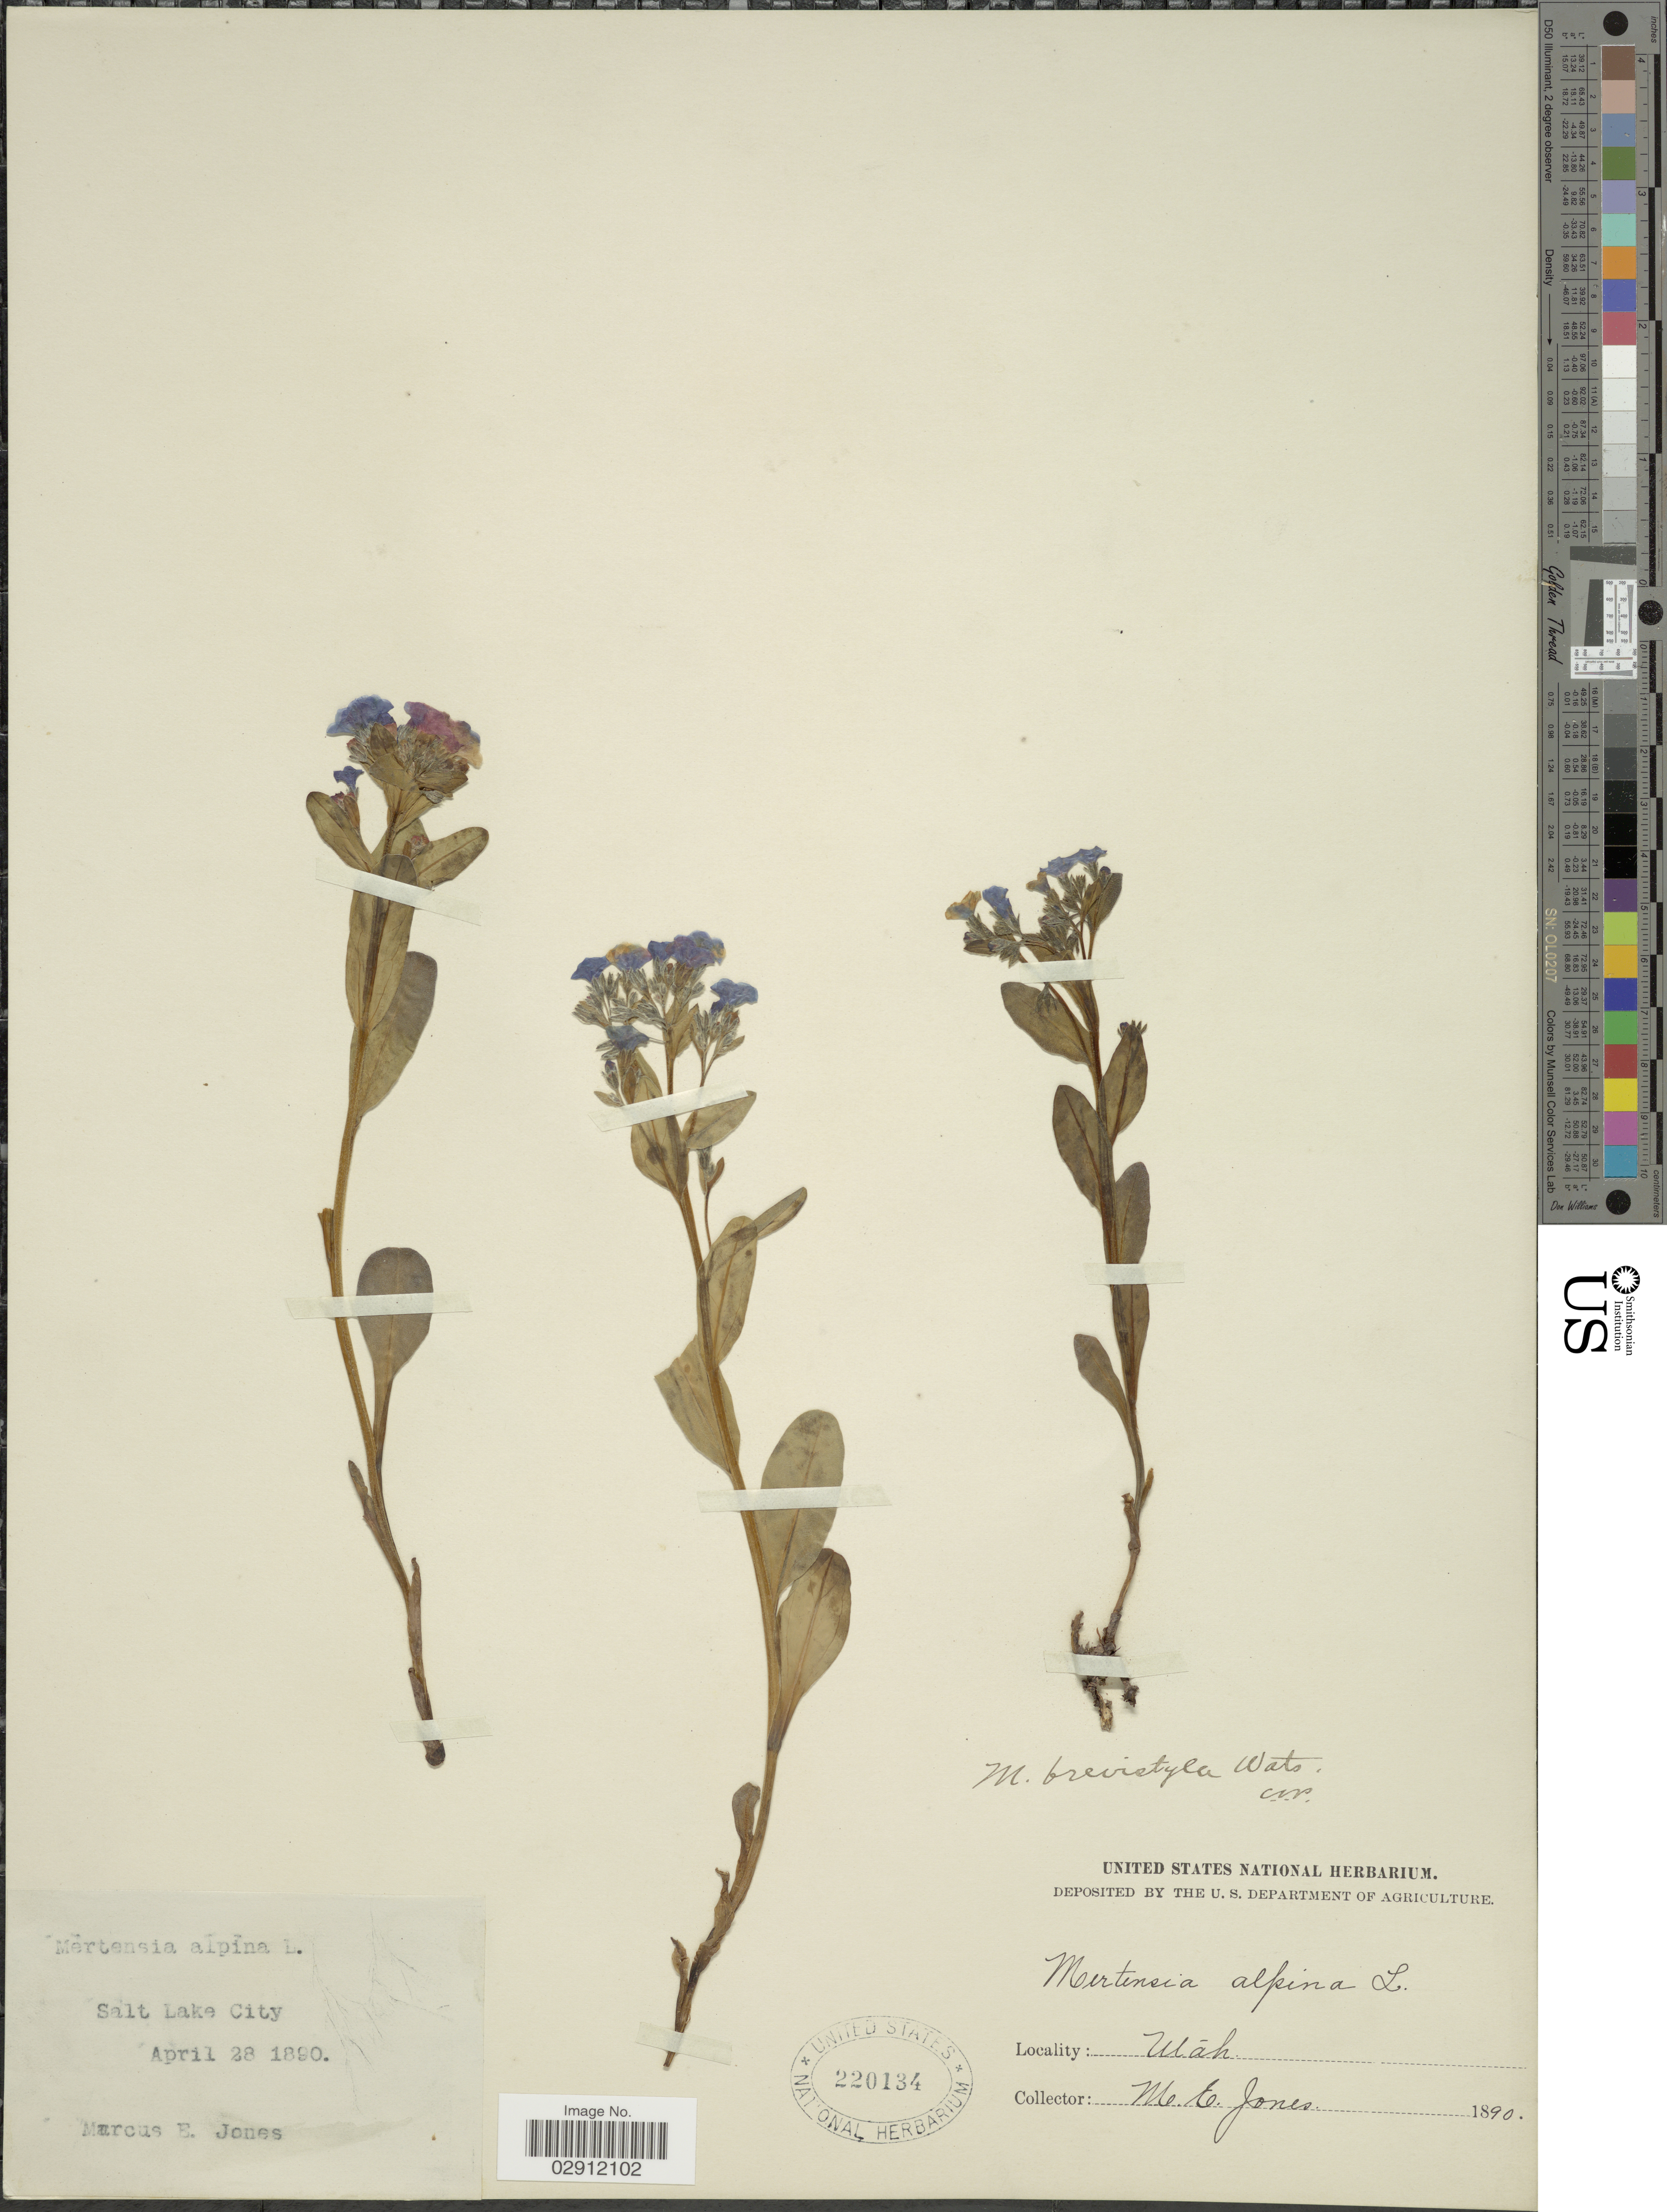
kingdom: Plantae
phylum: Tracheophyta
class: Magnoliopsida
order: Boraginales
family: Boraginaceae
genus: Mertensia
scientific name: Mertensia brevistyla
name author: S. Watson in C. King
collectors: M. E. Jones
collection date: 1890-04-28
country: United States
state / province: Utah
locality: Salt Lake City.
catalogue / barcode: US 220134